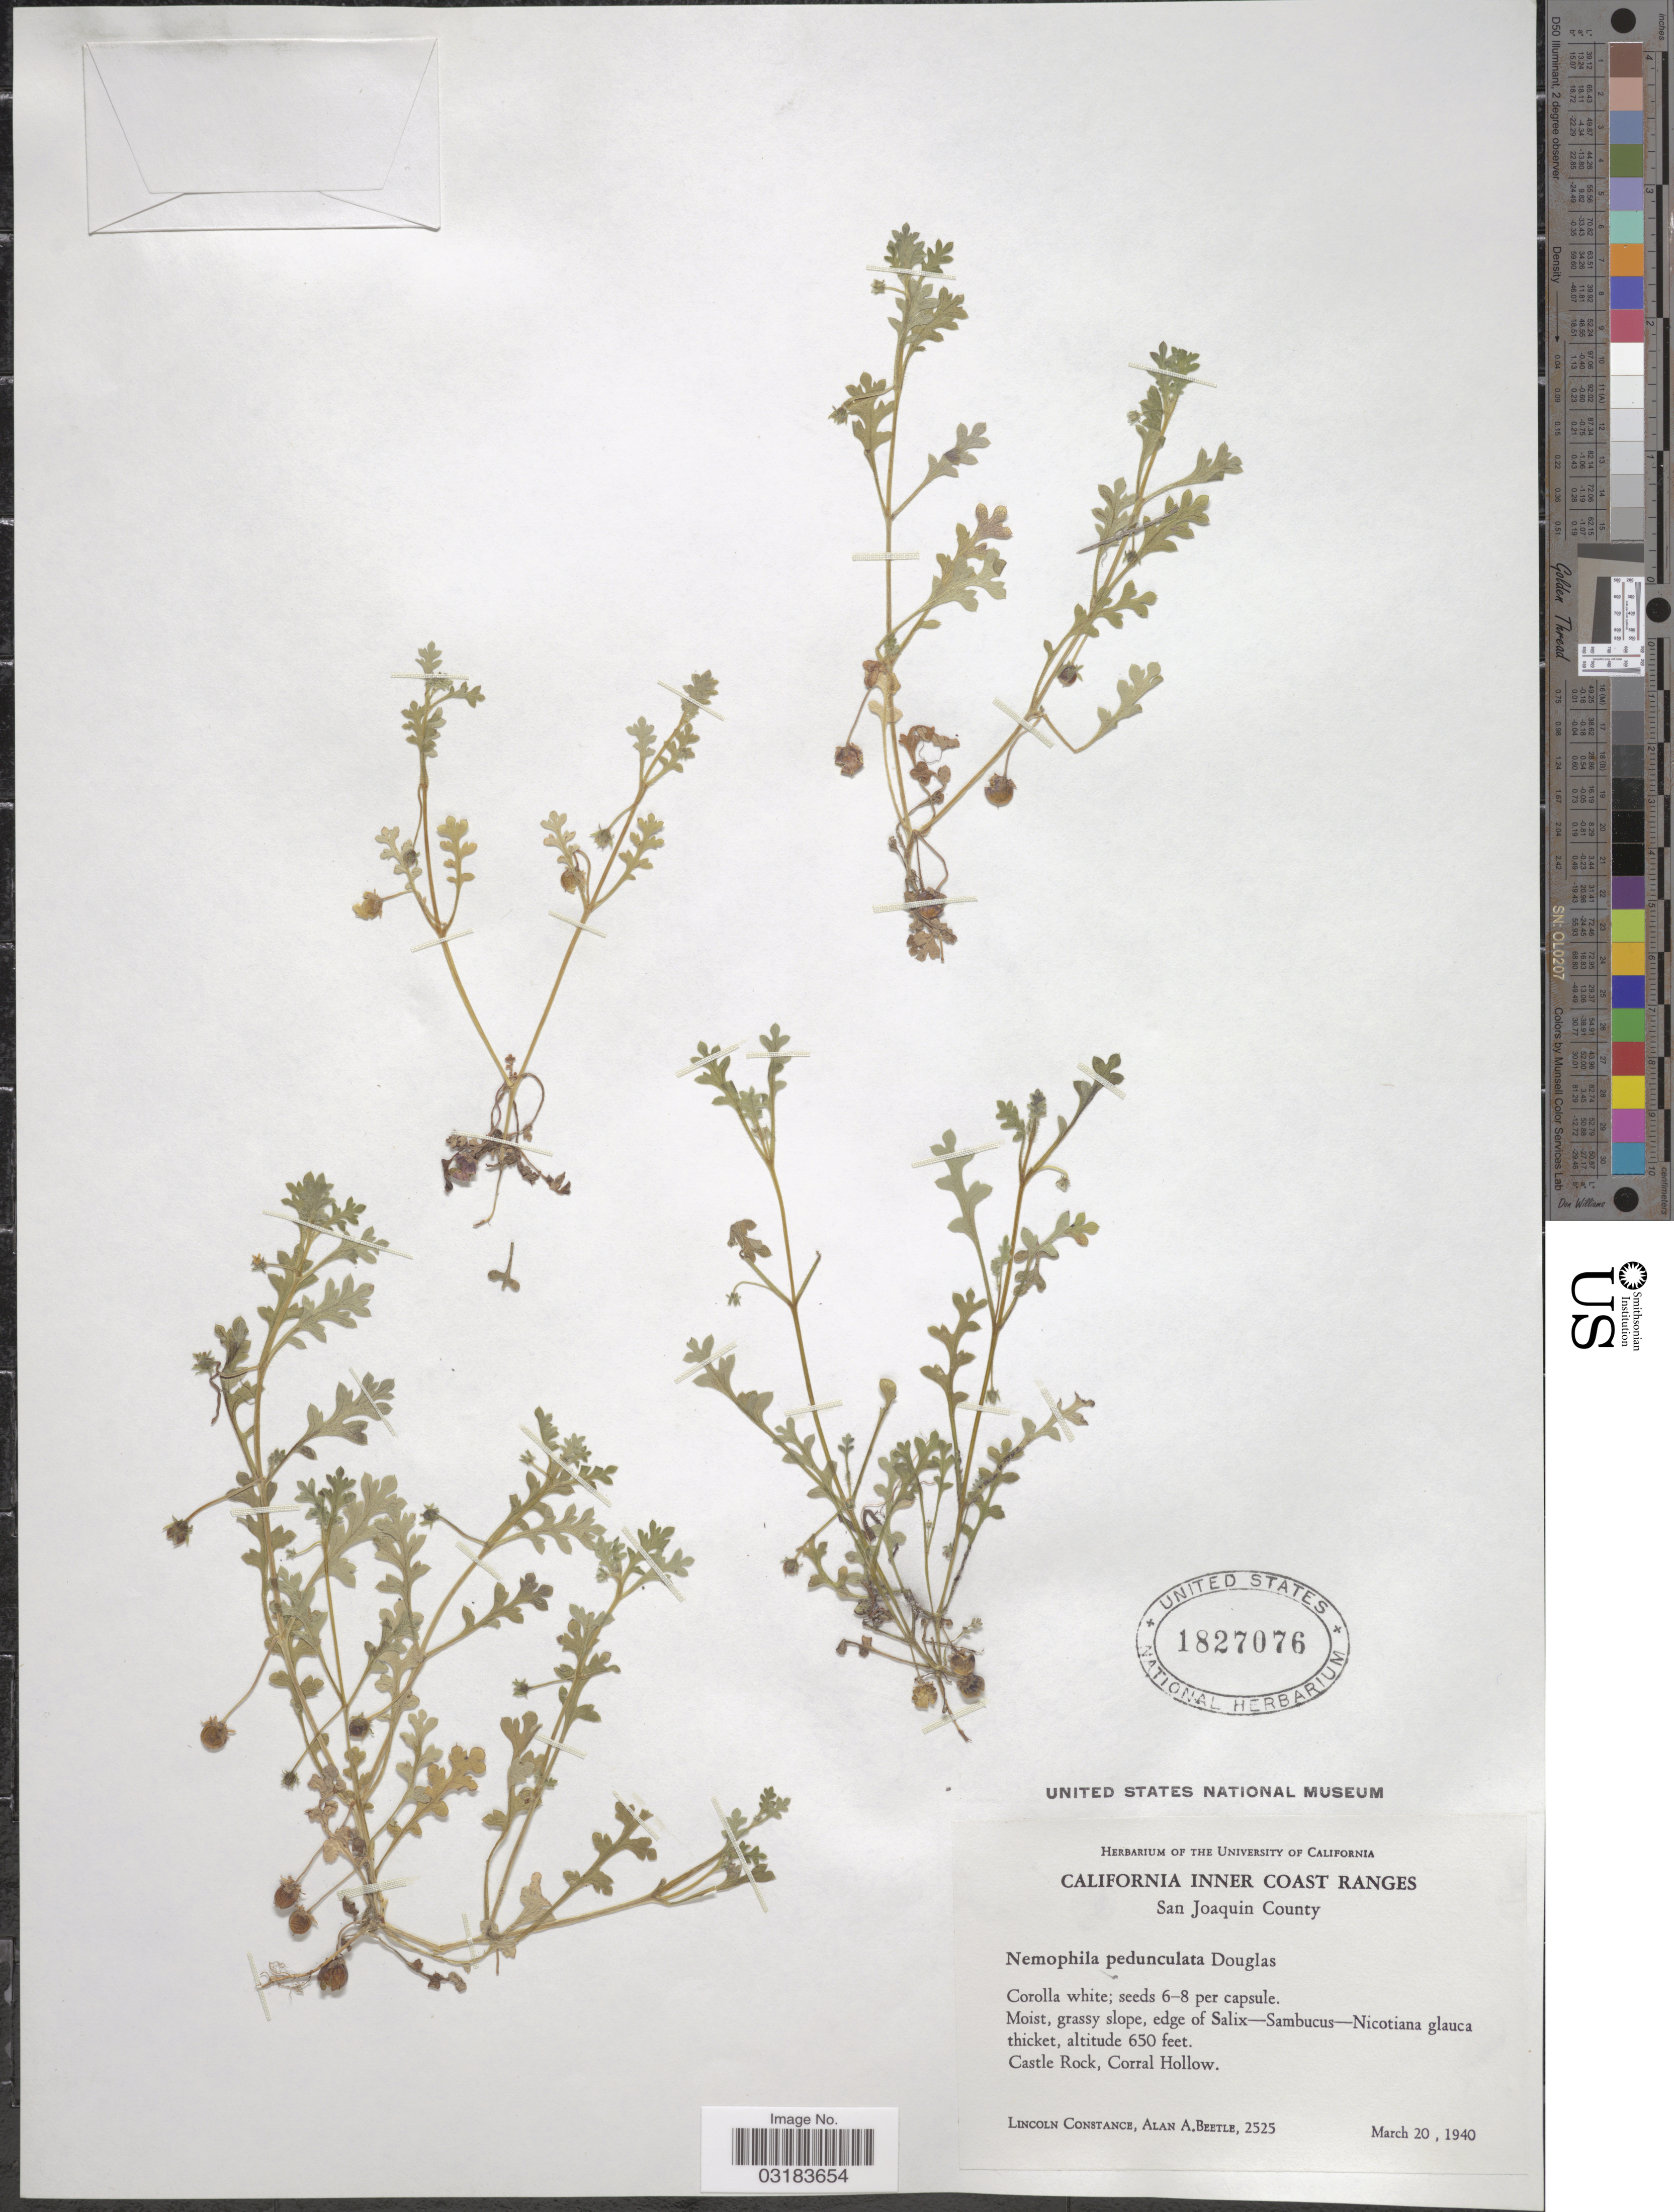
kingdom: Plantae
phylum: Tracheophyta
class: Magnoliopsida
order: Boraginales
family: Hydrophyllaceae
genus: Nemophila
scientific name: Nemophila pedunculata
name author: Douglas ex Benth.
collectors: L. Constance & A. A. Beetle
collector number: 2525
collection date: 1940-03-20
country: United States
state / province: California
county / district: San Joaquin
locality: California Inner Coast Ranges. San Joaquin County. Castle Rock, Corral Hollow.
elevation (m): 198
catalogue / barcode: US 1827076